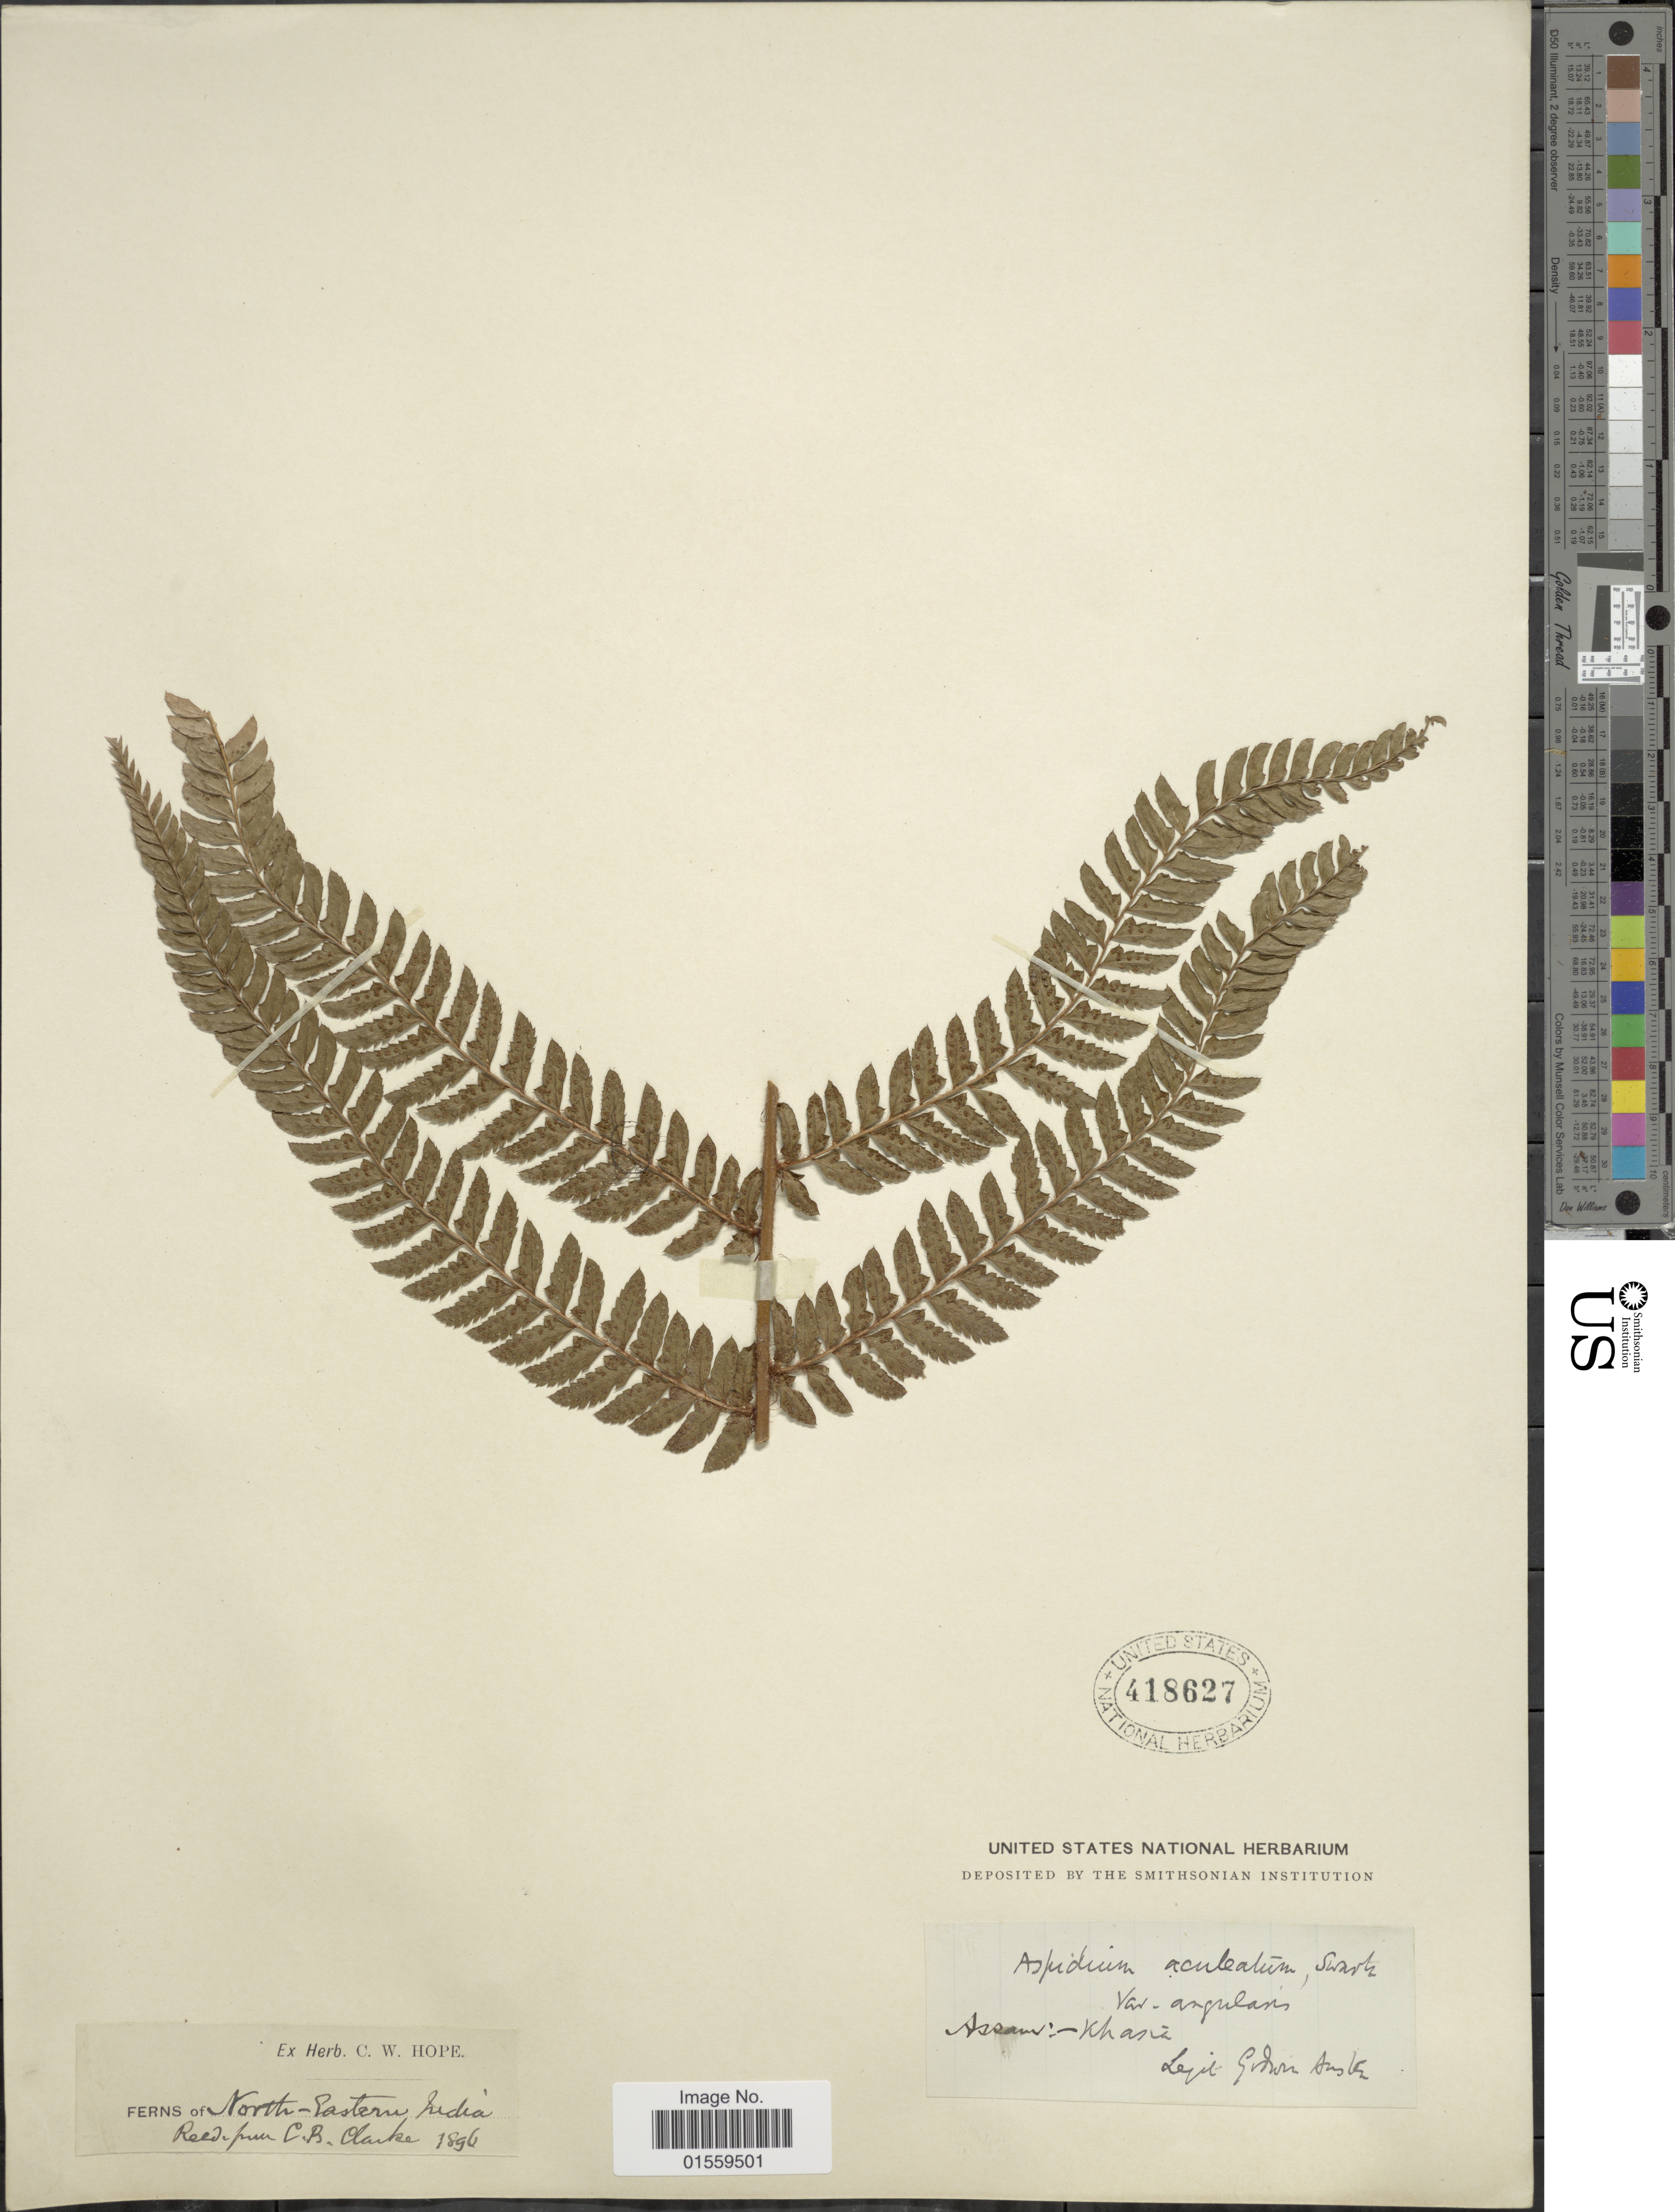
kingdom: Plantae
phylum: Tracheophyta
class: Polypodiopsida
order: Polypodiales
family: Dryopteridaceae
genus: Polystichum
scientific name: Polystichum setiferum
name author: (Forssk.) Moore ex Woynar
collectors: G. Austen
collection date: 1896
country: India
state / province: Assam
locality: North- Eastern India, Assam:- Khasz.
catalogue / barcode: US 418627